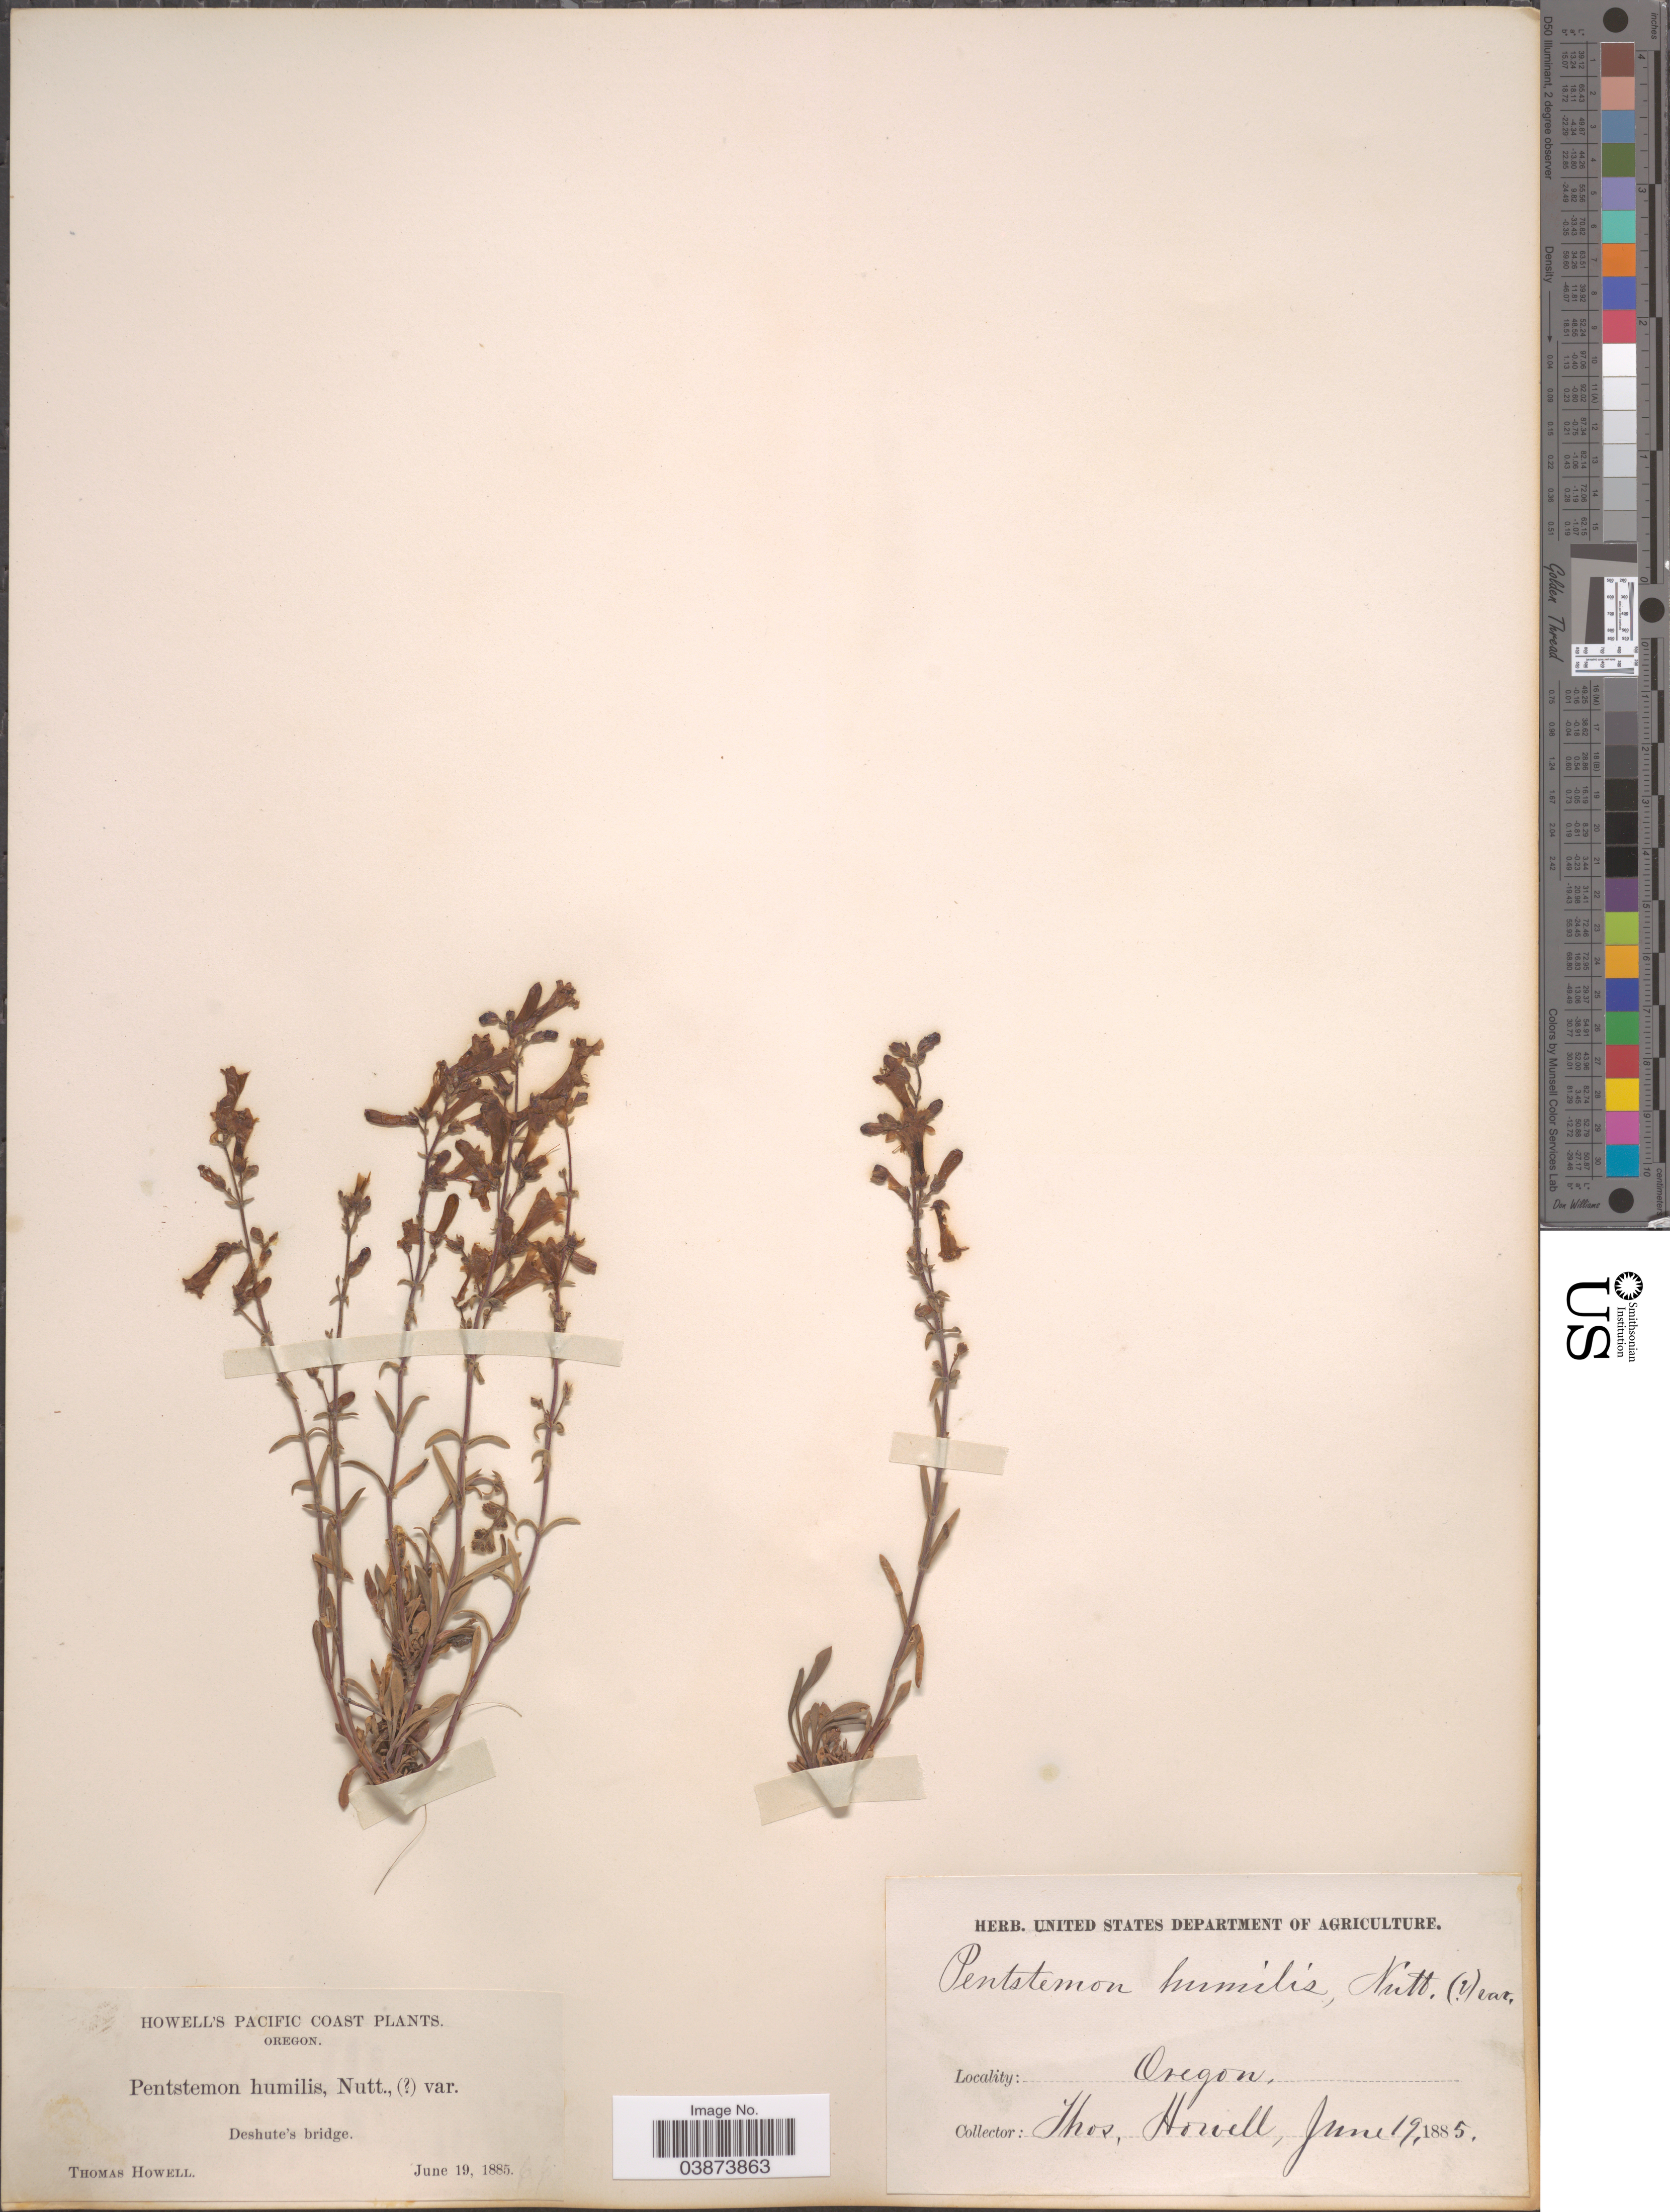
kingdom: Plantae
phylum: Tracheophyta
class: Magnoliopsida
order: Lamiales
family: Plantaginaceae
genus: Penstemon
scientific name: Penstemon cinereus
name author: Piper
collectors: T. Howell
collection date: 1885-06-19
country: United States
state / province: Oregon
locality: Pacific Coast. Deshute's bridge.